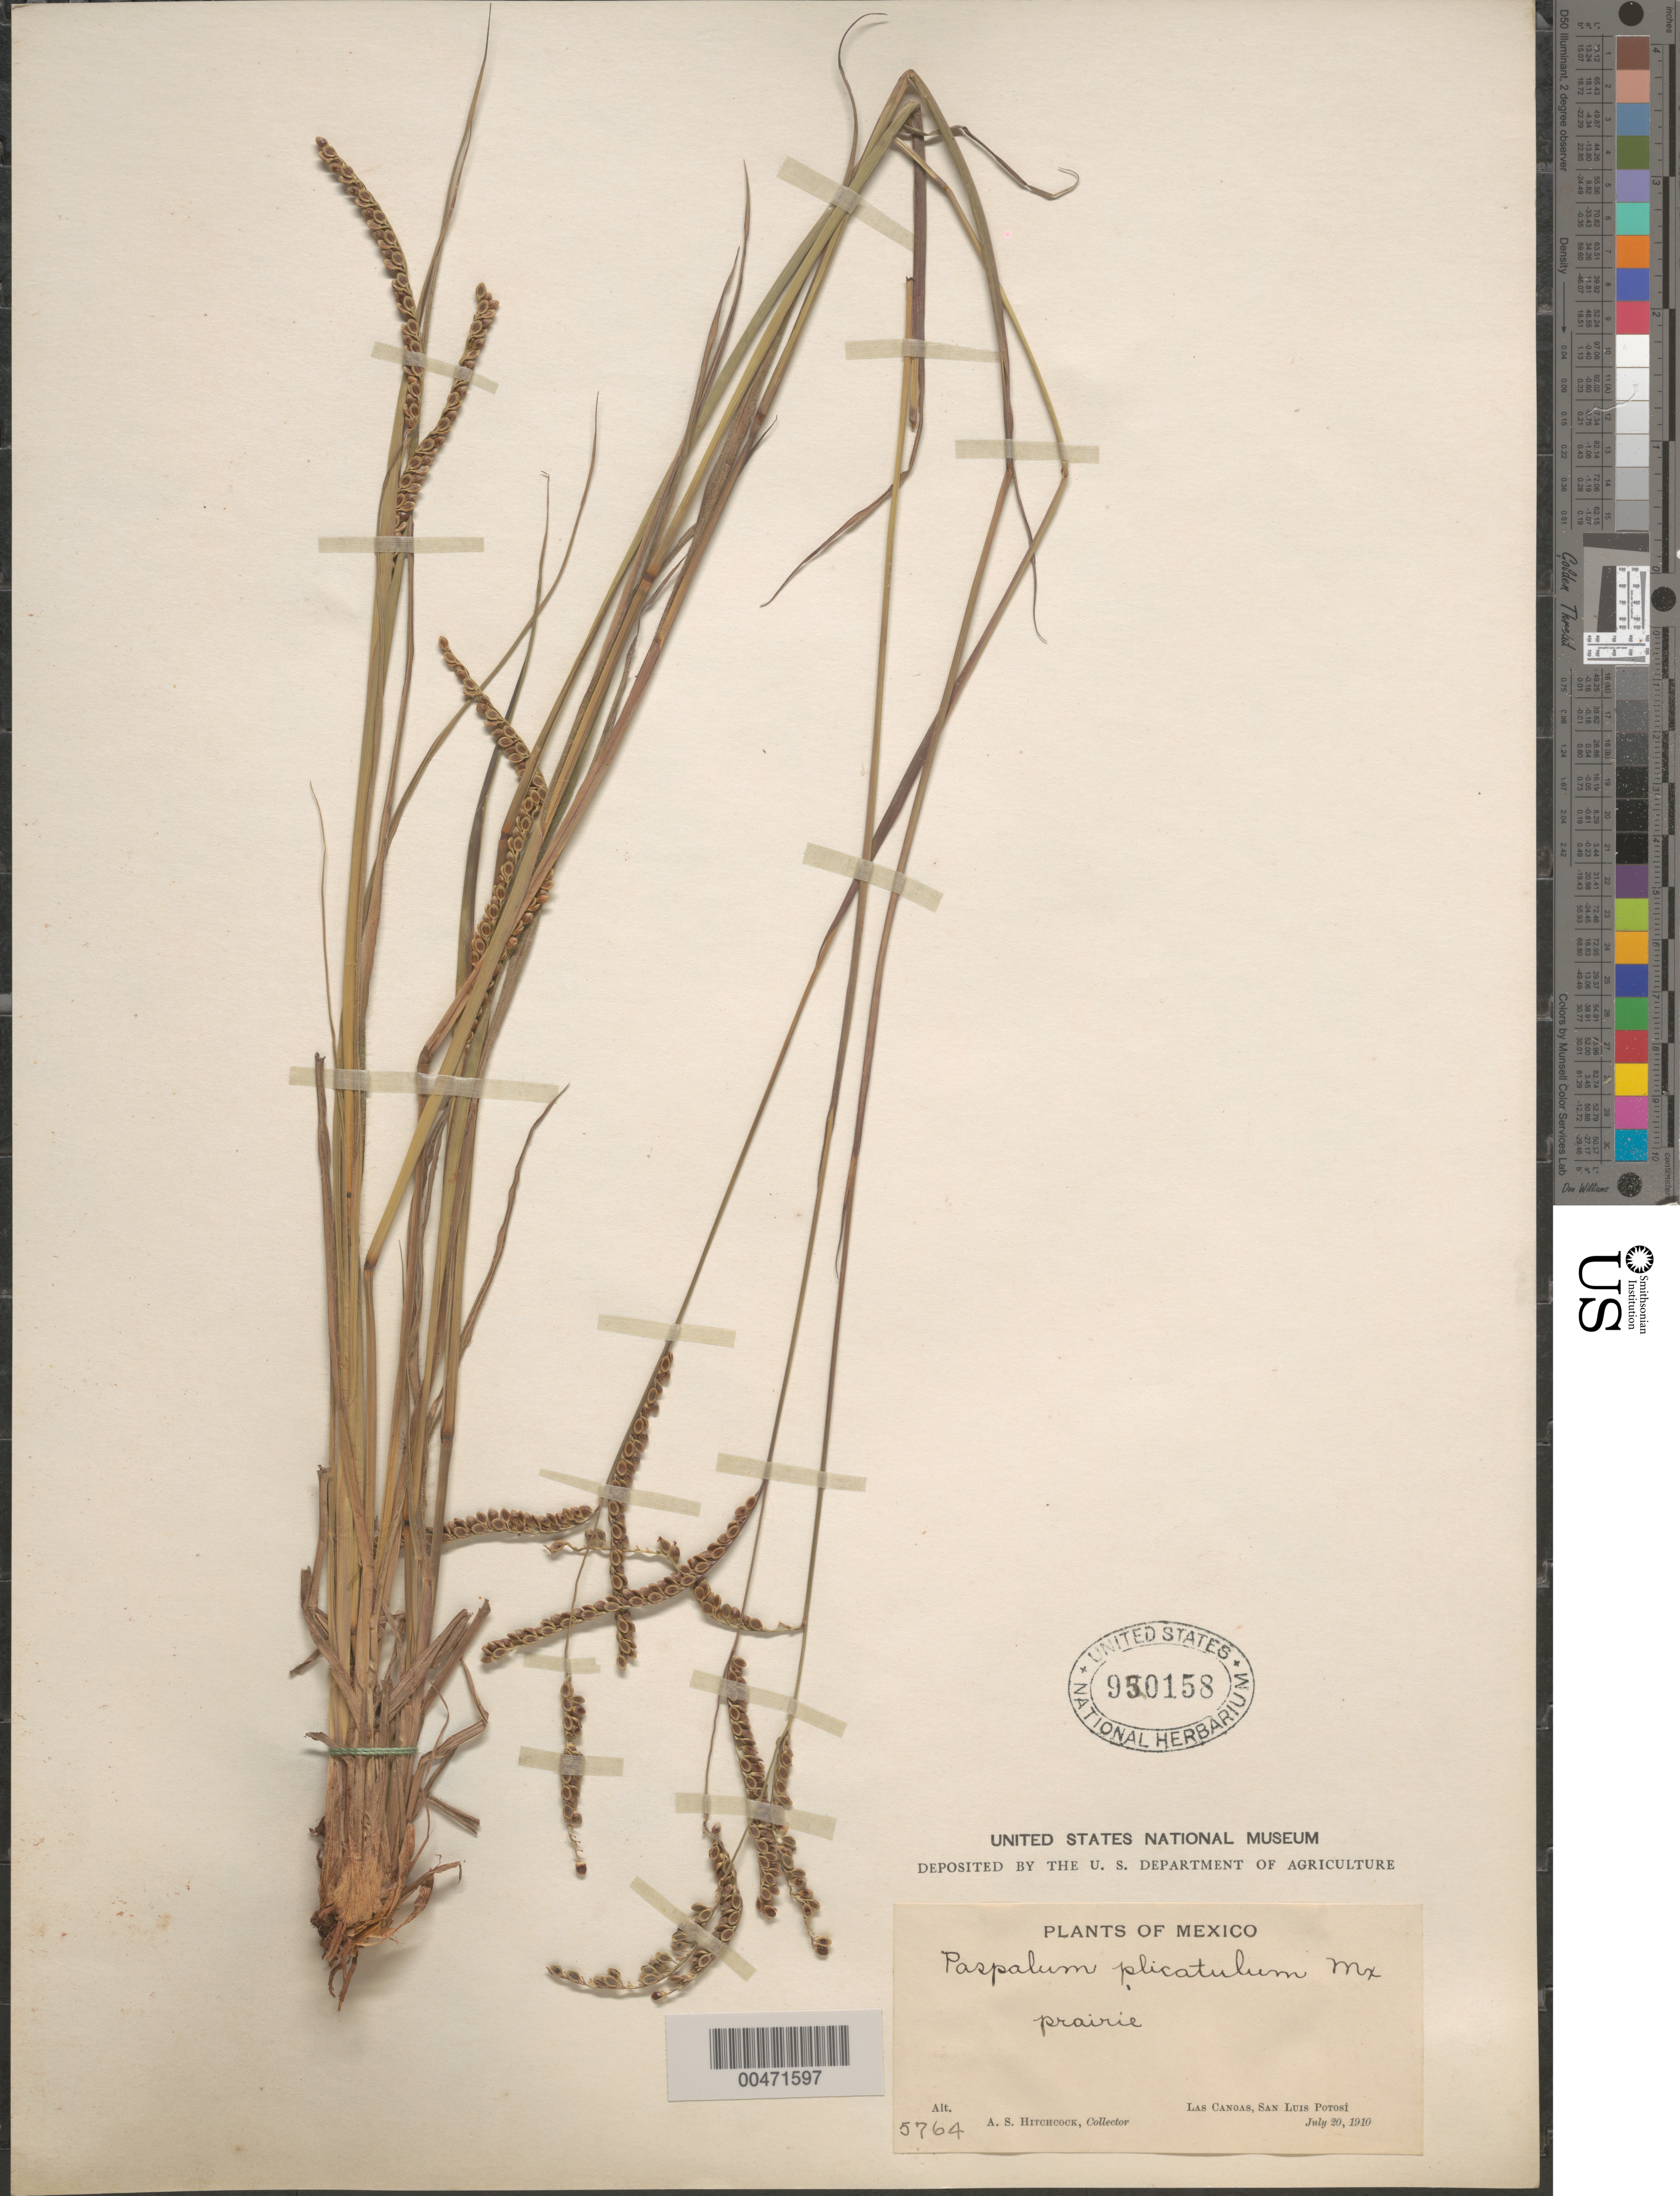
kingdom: Plantae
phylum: Tracheophyta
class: Liliopsida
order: Poales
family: Poaceae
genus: Paspalum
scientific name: Paspalum plicatulum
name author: Michx.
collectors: A. S. Hitchcock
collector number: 5764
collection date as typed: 20 Jul 1910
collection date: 1910-07-20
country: Mexico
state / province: San Luis Potosi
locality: Las Canoas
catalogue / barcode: US 950158